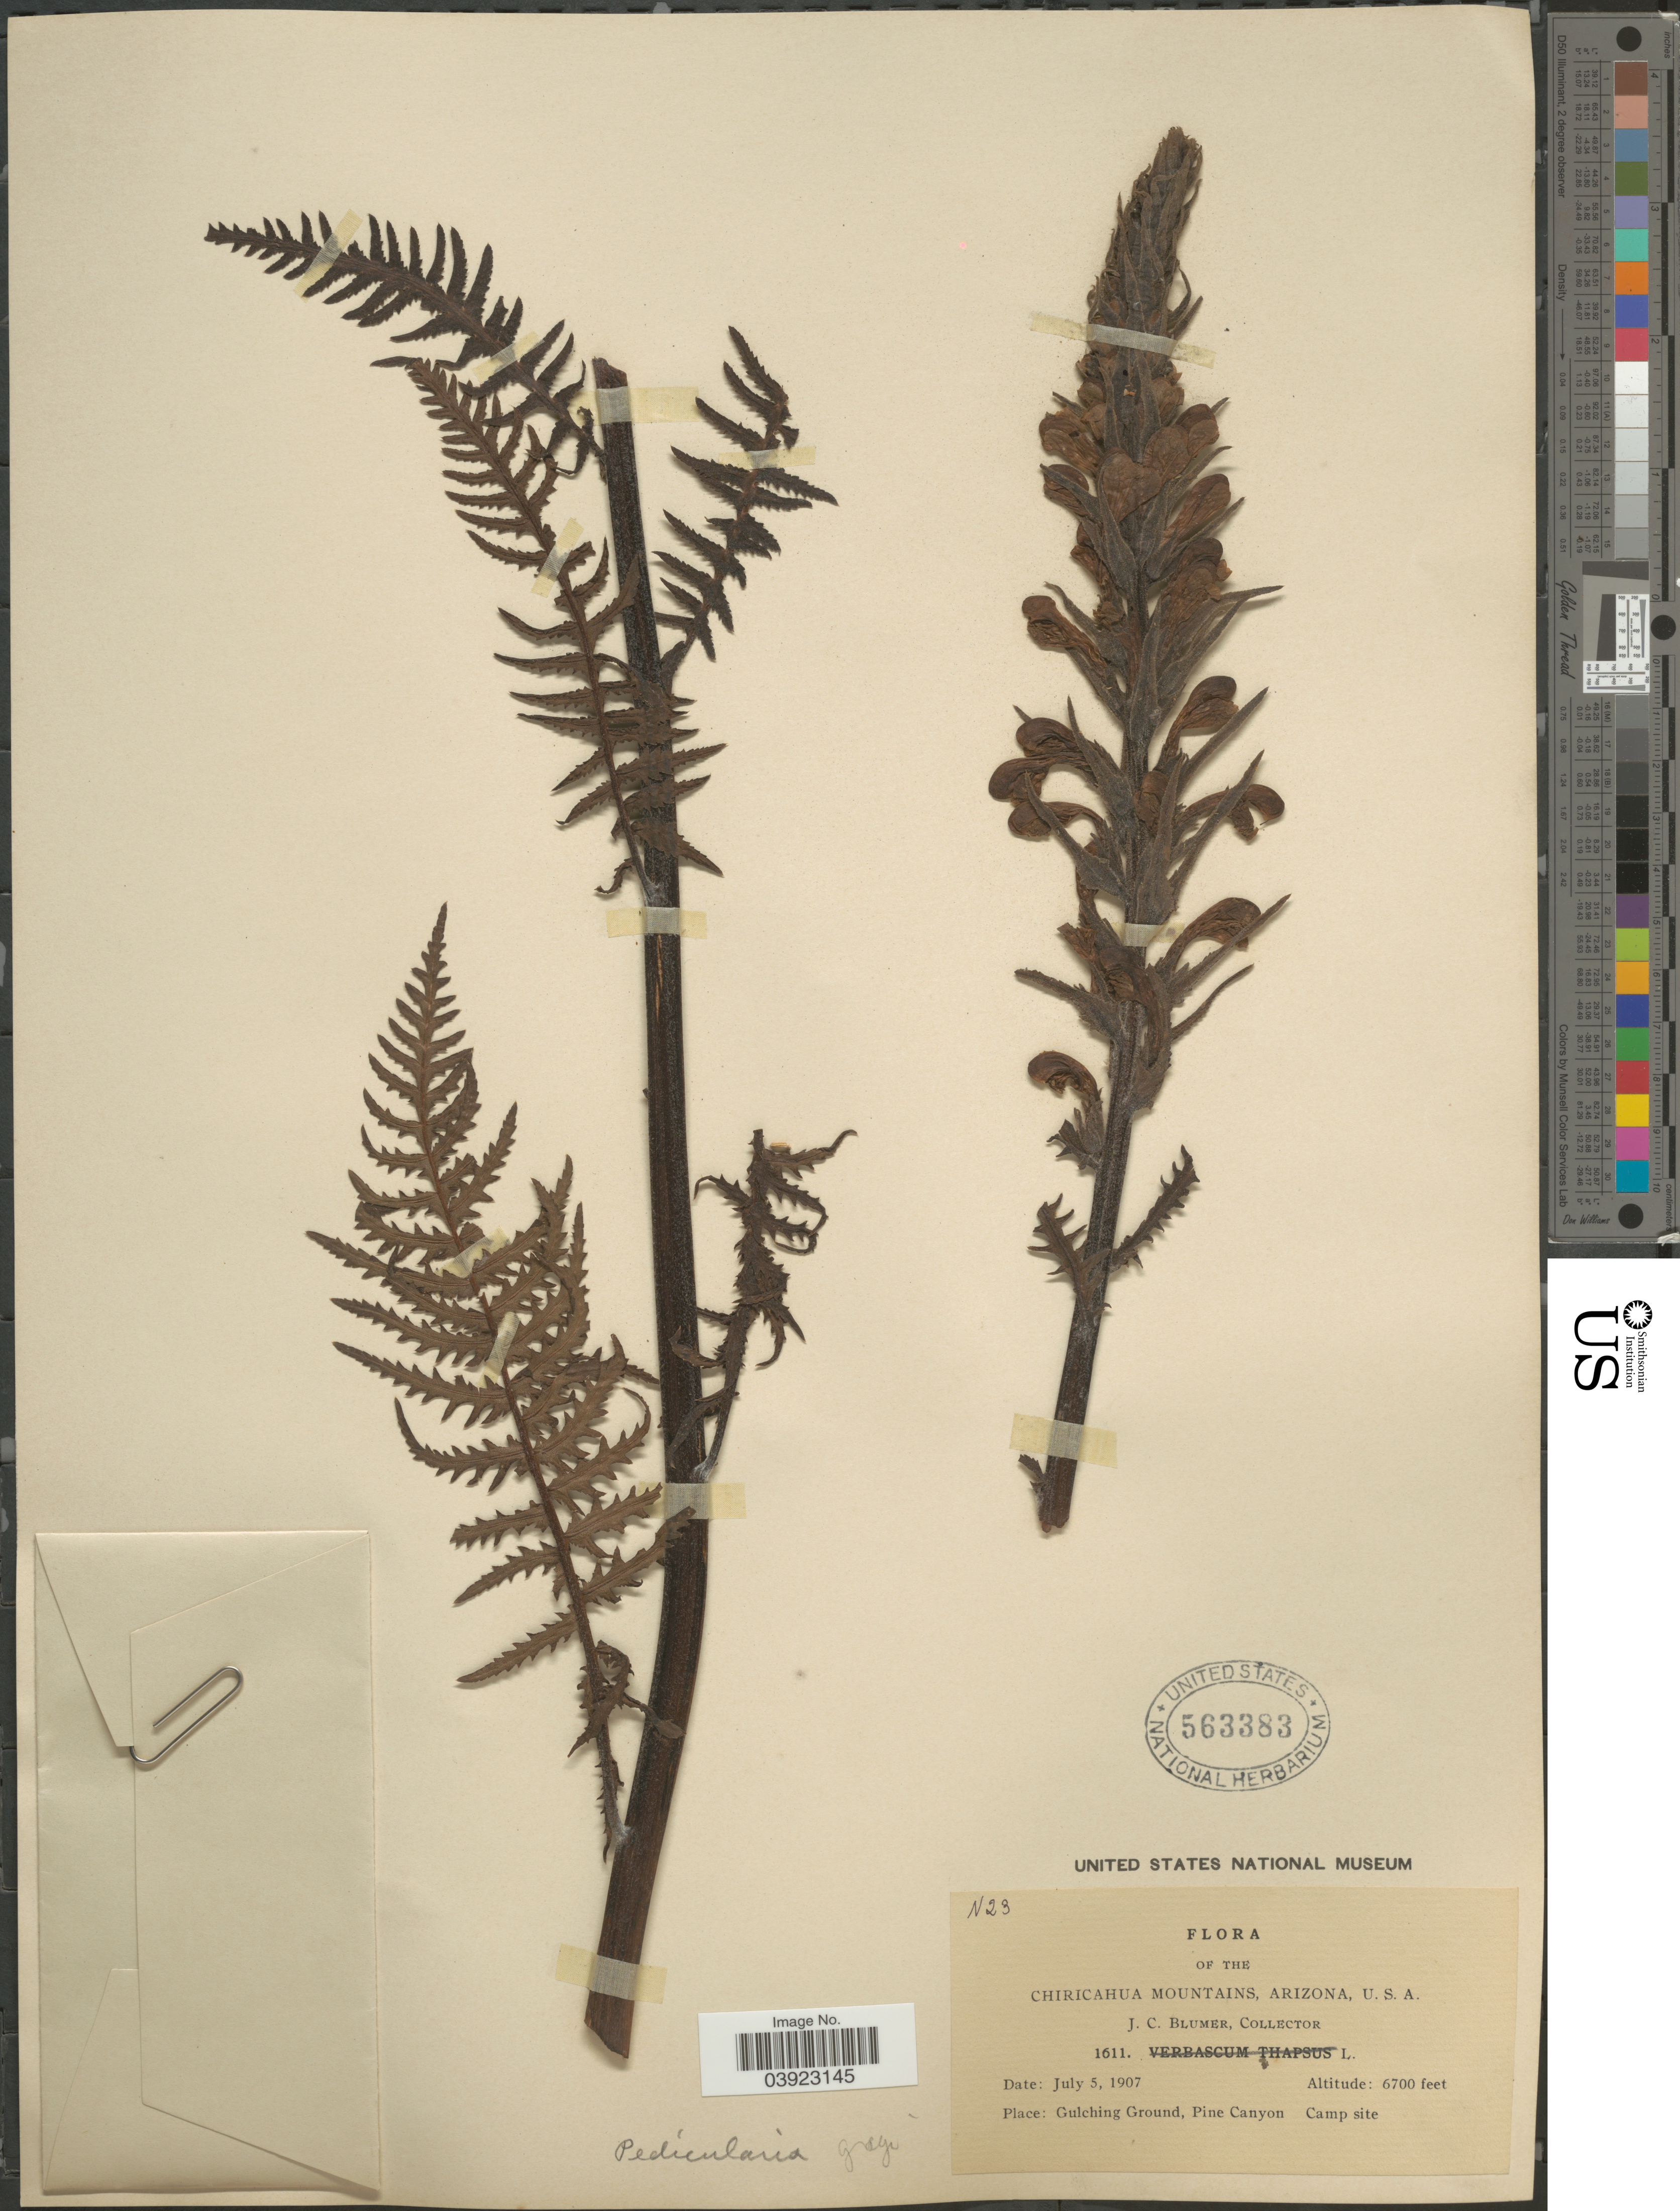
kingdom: Plantae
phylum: Tracheophyta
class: Magnoliopsida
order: Lamiales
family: Orobanchaceae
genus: Pedicularis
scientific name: Pedicularis procera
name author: A. Gray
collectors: J. C. Blumer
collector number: N23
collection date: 1907-07-05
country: United States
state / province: Arizona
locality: Chiricahua Mountains. Gulching Ground, Pine Canyon.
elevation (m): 2042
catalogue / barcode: US 563383